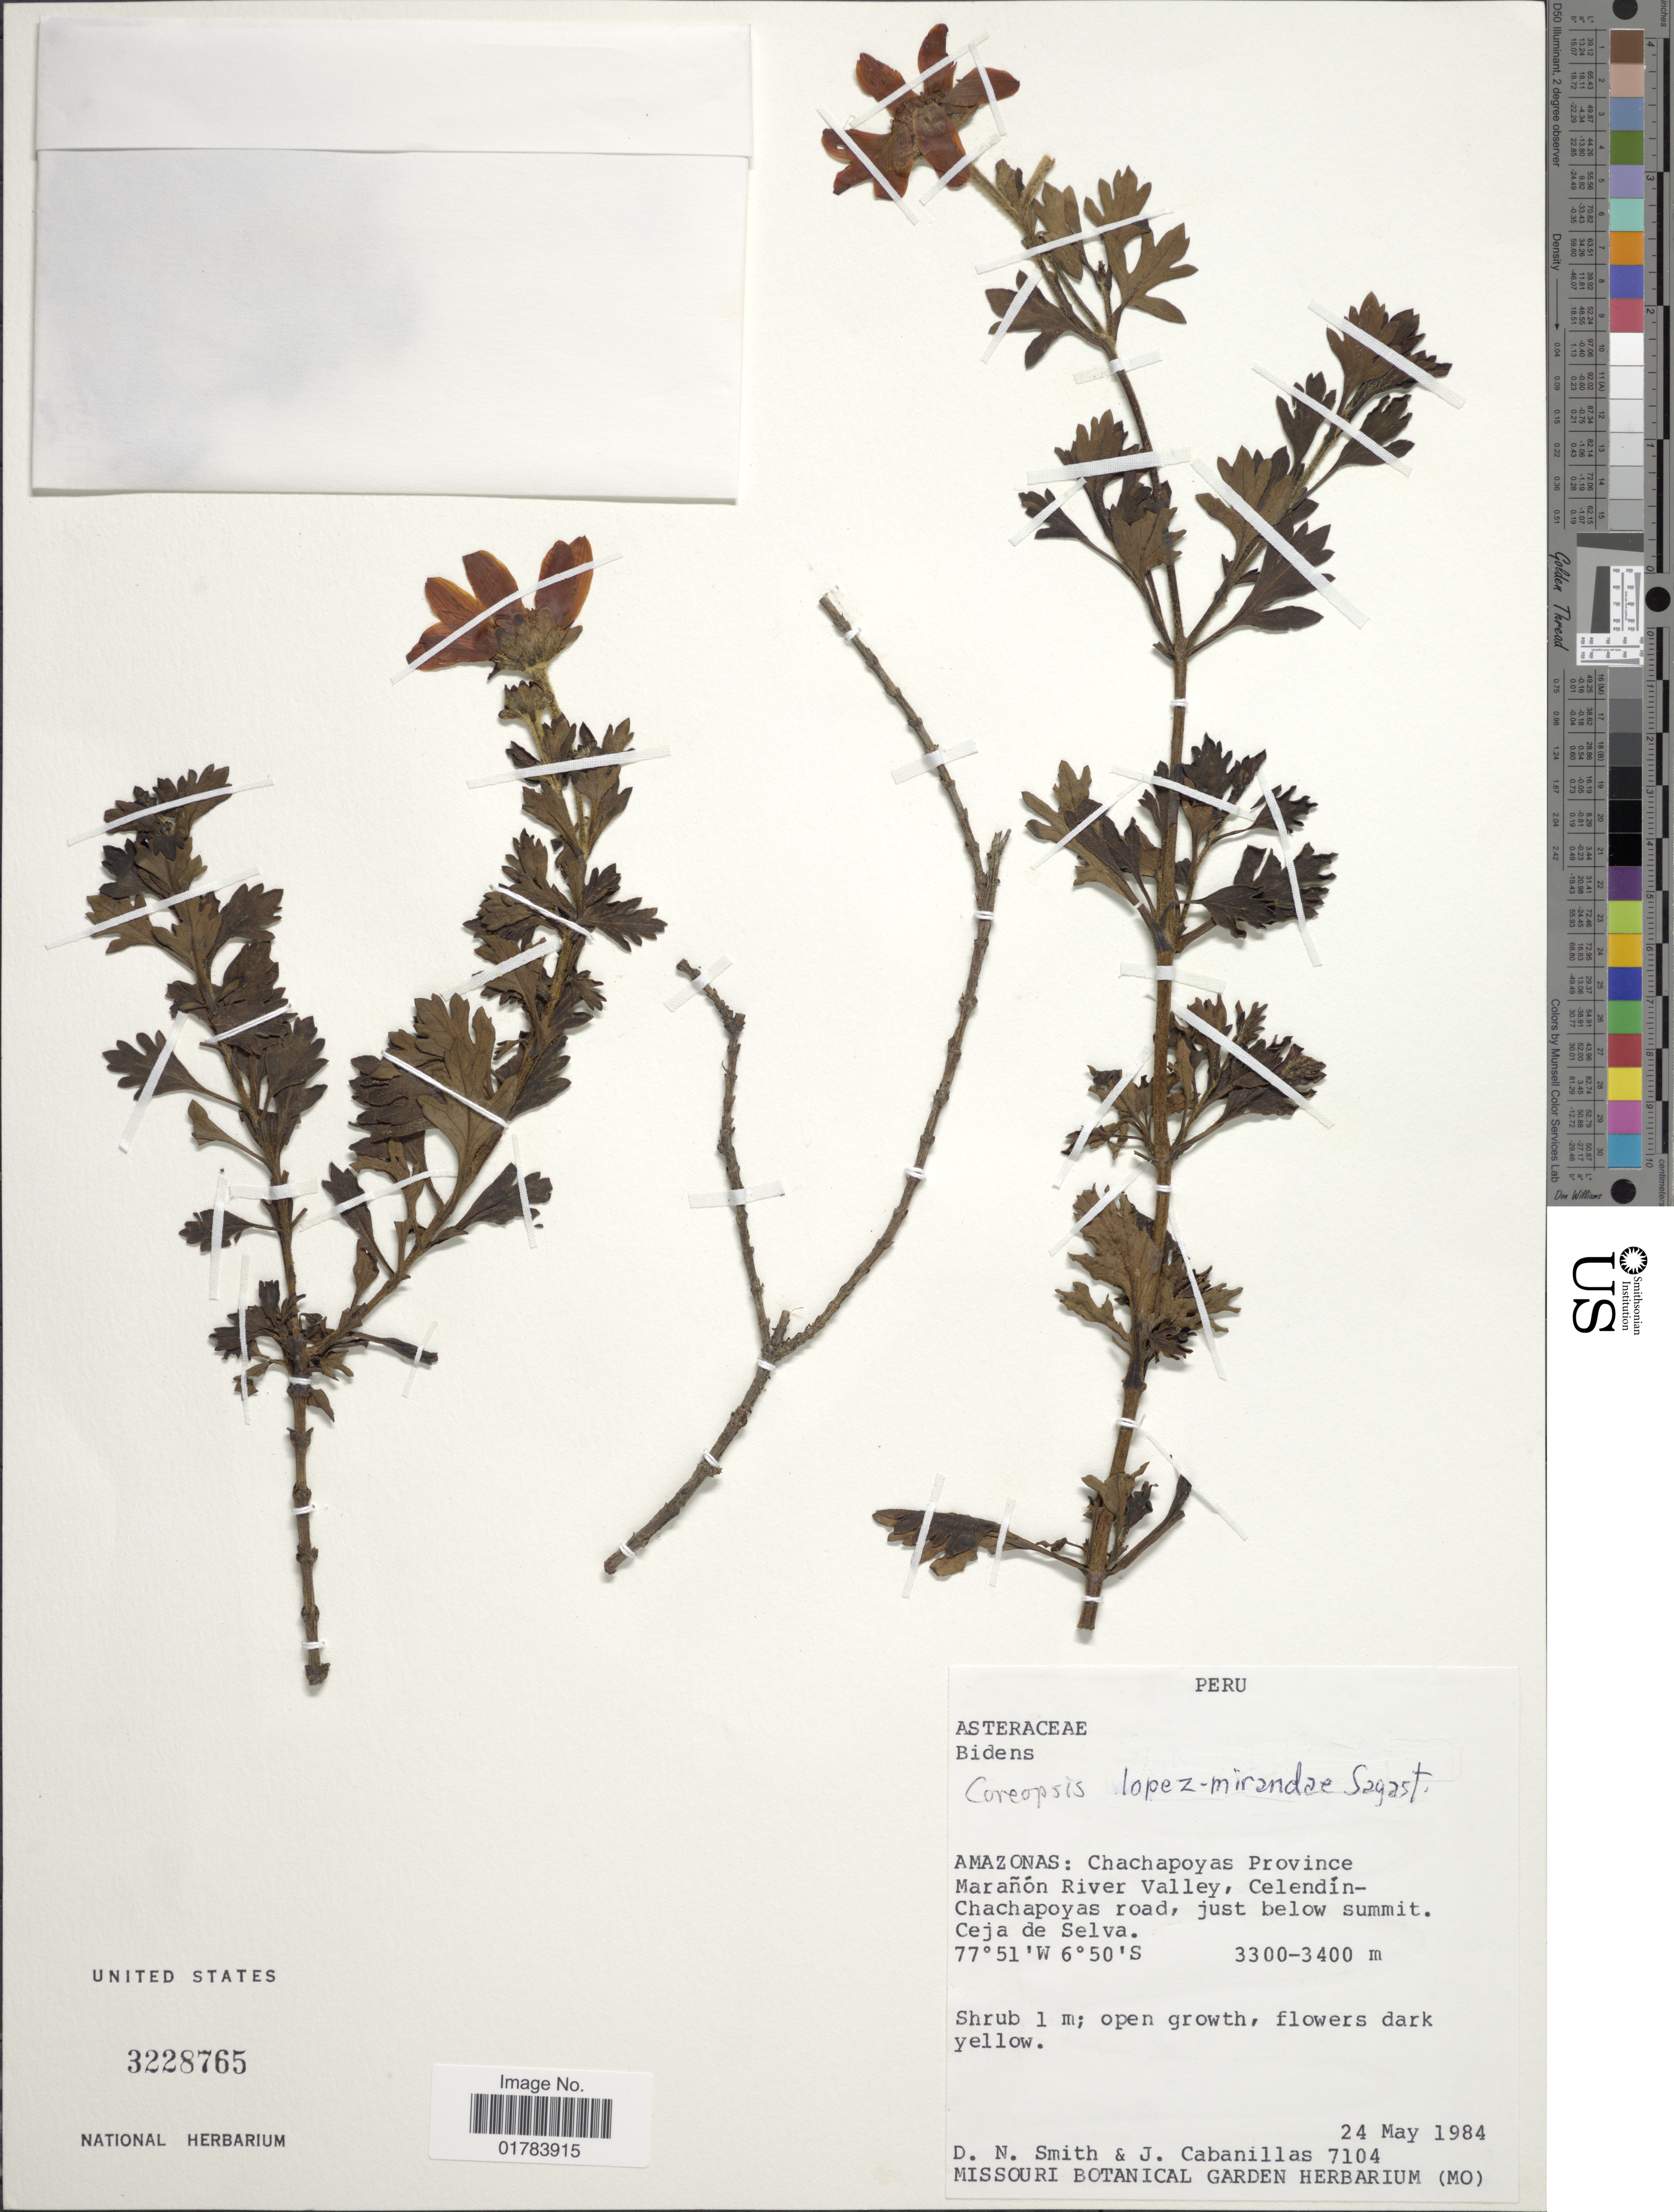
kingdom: Plantae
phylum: Tracheophyta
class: Magnoliopsida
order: Asterales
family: Asteraceae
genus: Coreopsis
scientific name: Coreopsis lopez-mirandae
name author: Sagást.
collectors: D. Smith & J. Cabanillas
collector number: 7104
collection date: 1984-05-24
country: Peru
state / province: Amazonas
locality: Chachapoyas Province Maranon River Valley, Celendin-Chachapoyas road, just below summit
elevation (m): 3300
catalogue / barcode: US 32278765